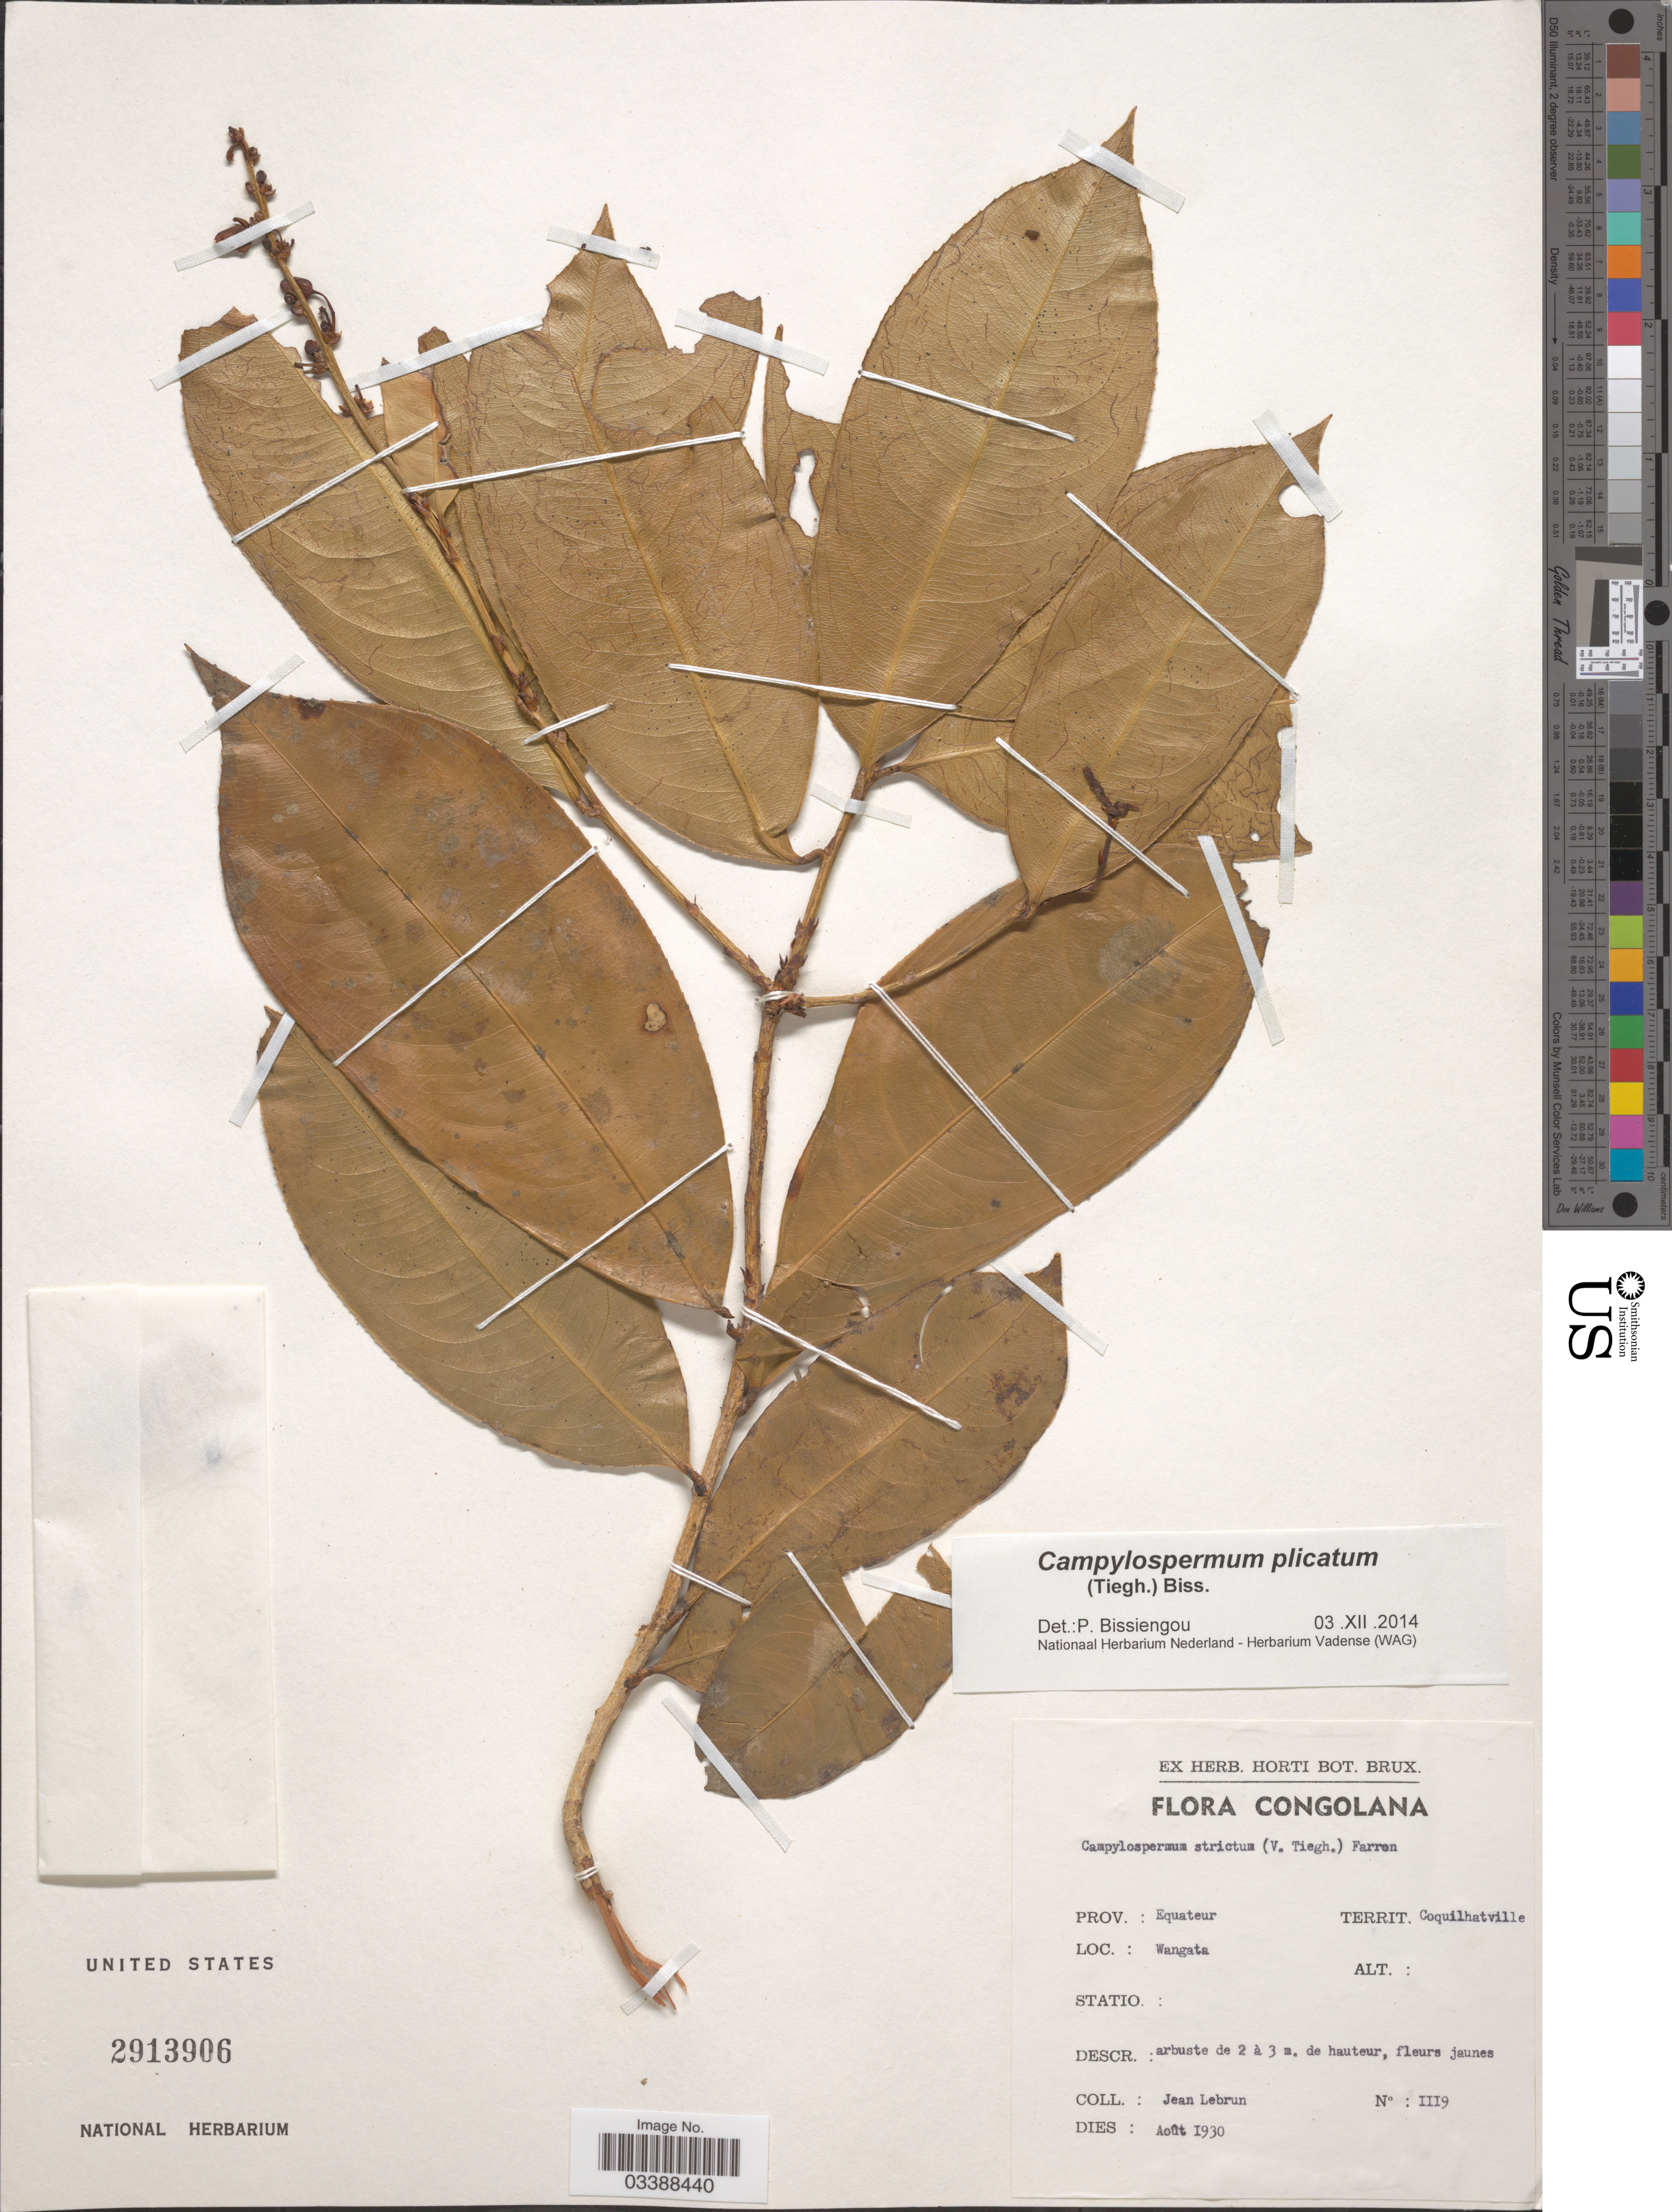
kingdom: Plantae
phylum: Tracheophyta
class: Magnoliopsida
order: Malpighiales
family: Ochnaceae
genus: Campylospermum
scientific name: Campylospermum plicatum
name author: Tiegh.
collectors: J. A. Lebrun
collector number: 1119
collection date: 1930-08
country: Congo, Democratic Republic of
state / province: Equateur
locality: Congolana. Territ. Coquilhatville. Wangata.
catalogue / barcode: US 2913906